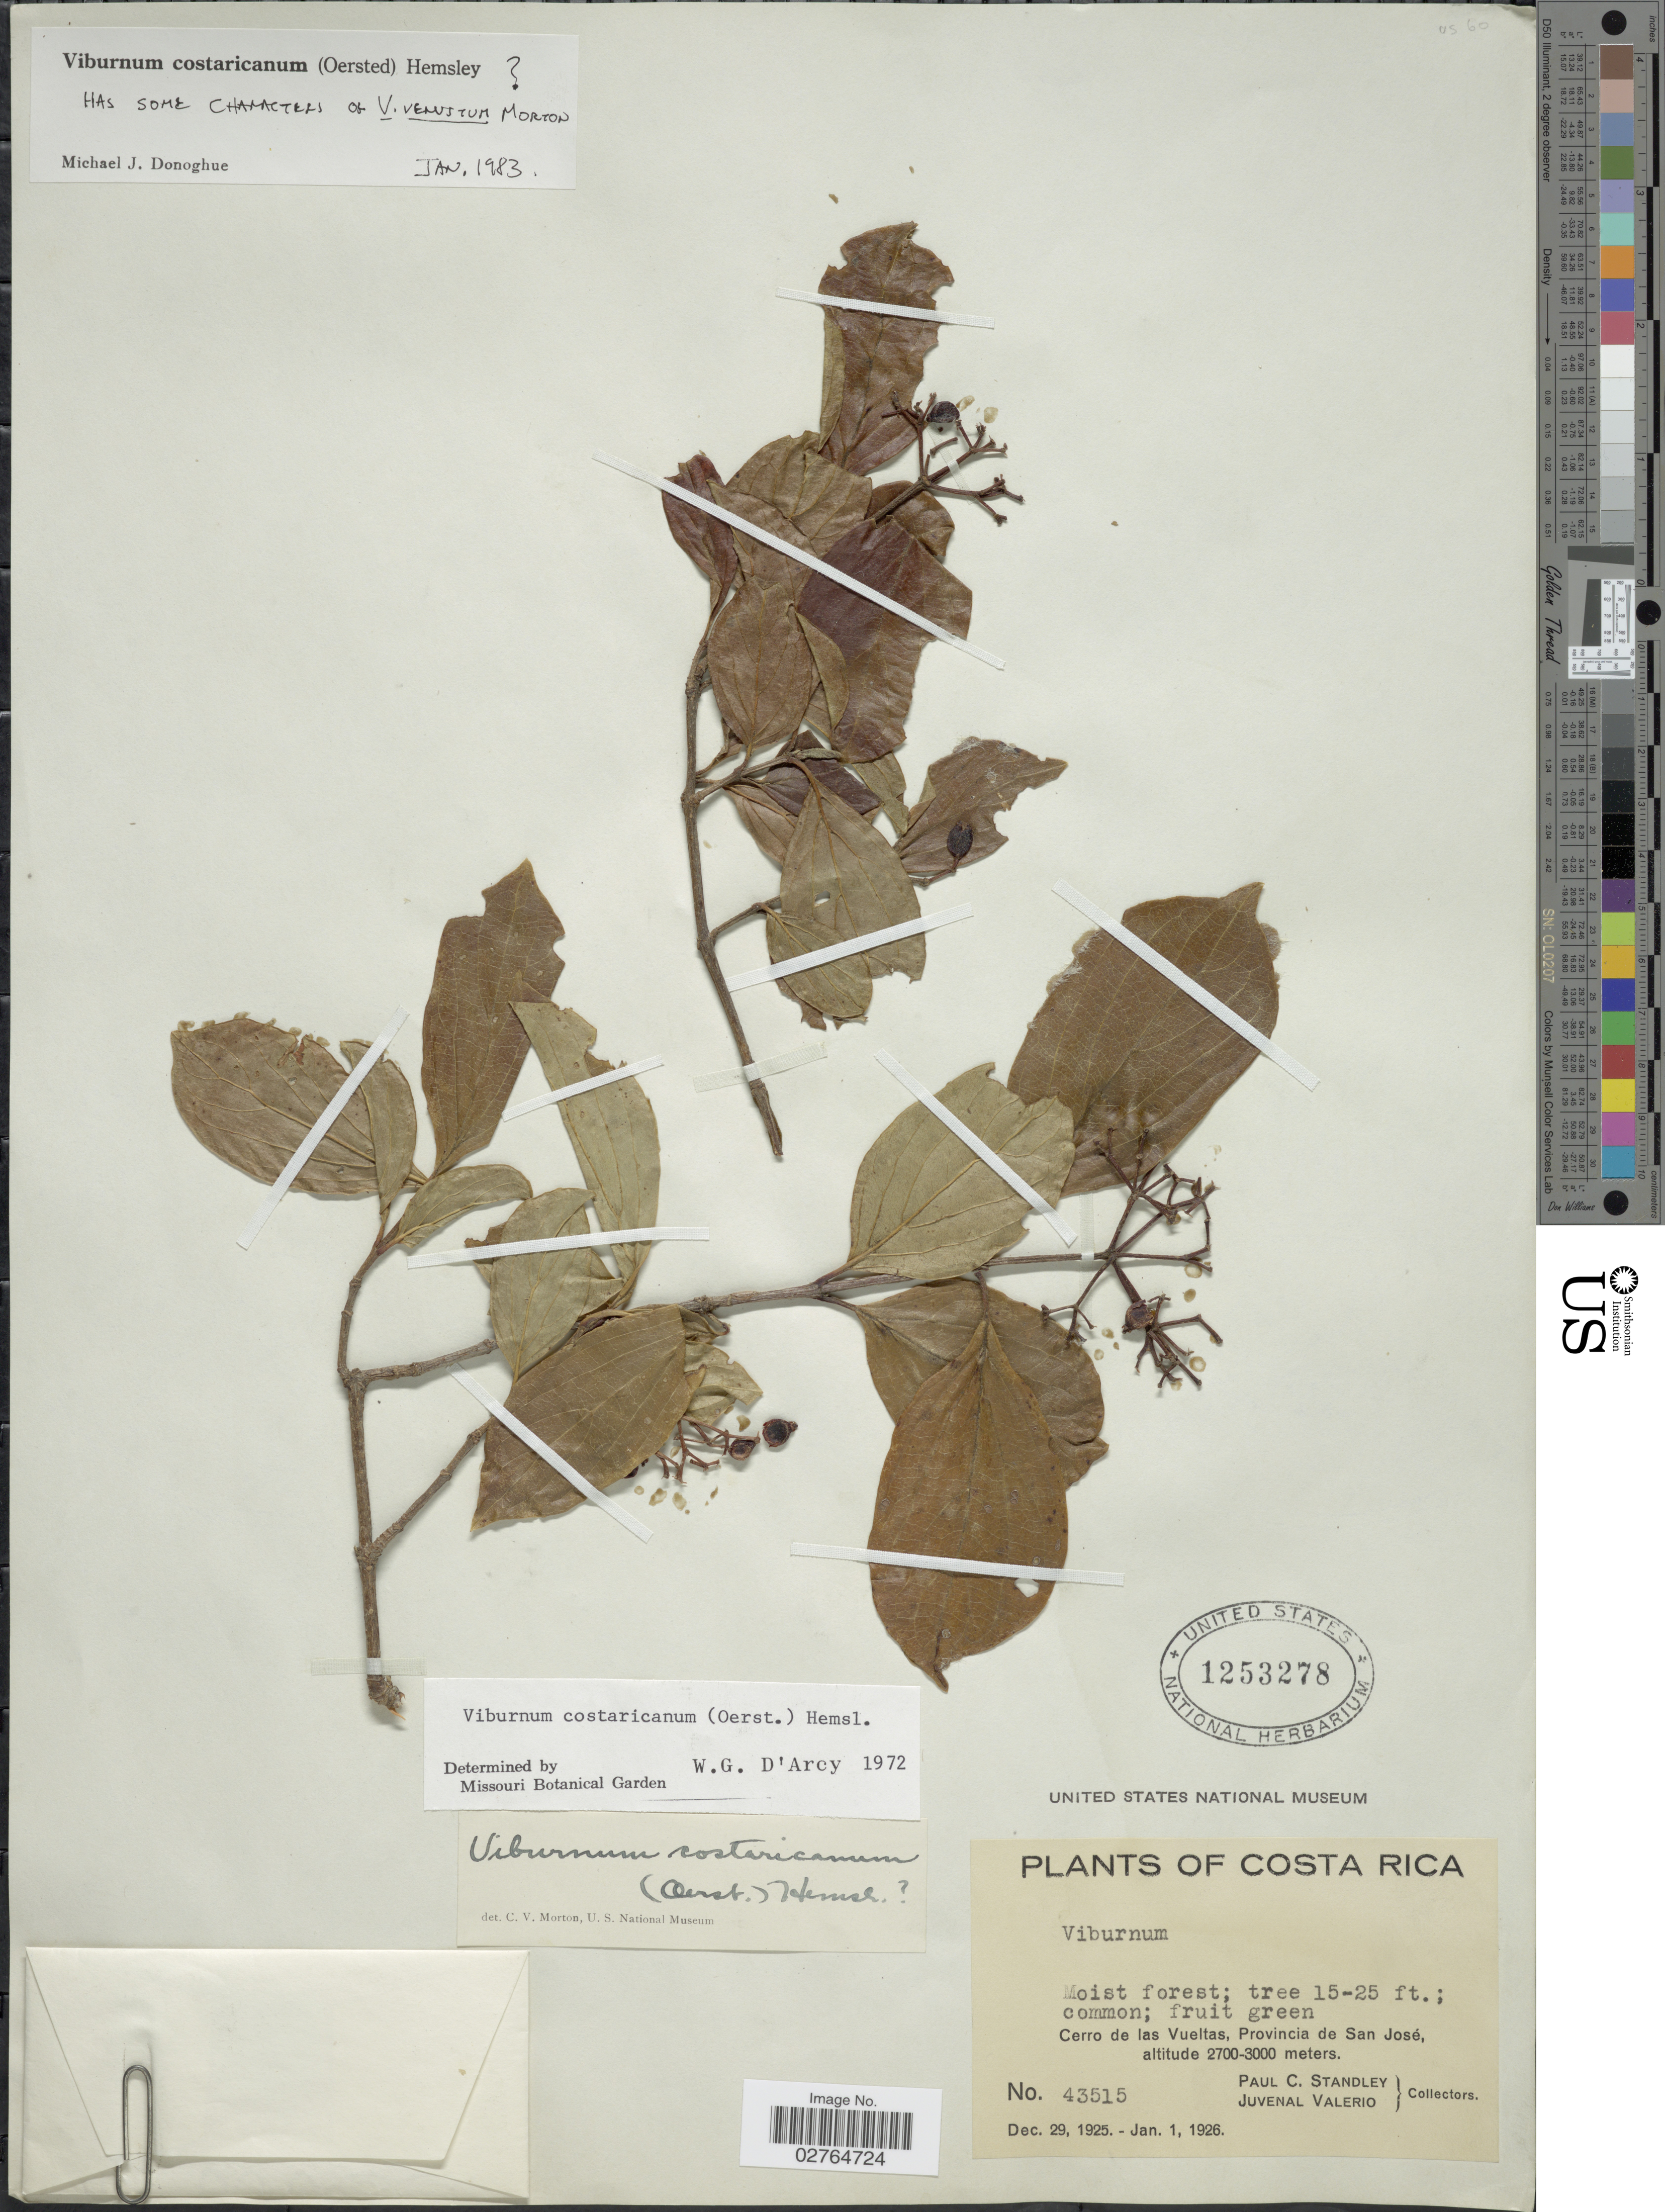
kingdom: Plantae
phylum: Tracheophyta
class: Magnoliopsida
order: Dipsacales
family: Viburnaceae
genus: Viburnum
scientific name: Viburnum costaricanum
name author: (Oerst.) Hemsl.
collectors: P. C. Standley & J. Valerio R.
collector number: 43515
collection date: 1925-12-29/1926-01-01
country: Costa Rica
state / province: San José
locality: Cerro de las Vueltas.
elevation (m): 2700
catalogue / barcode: US 1253278